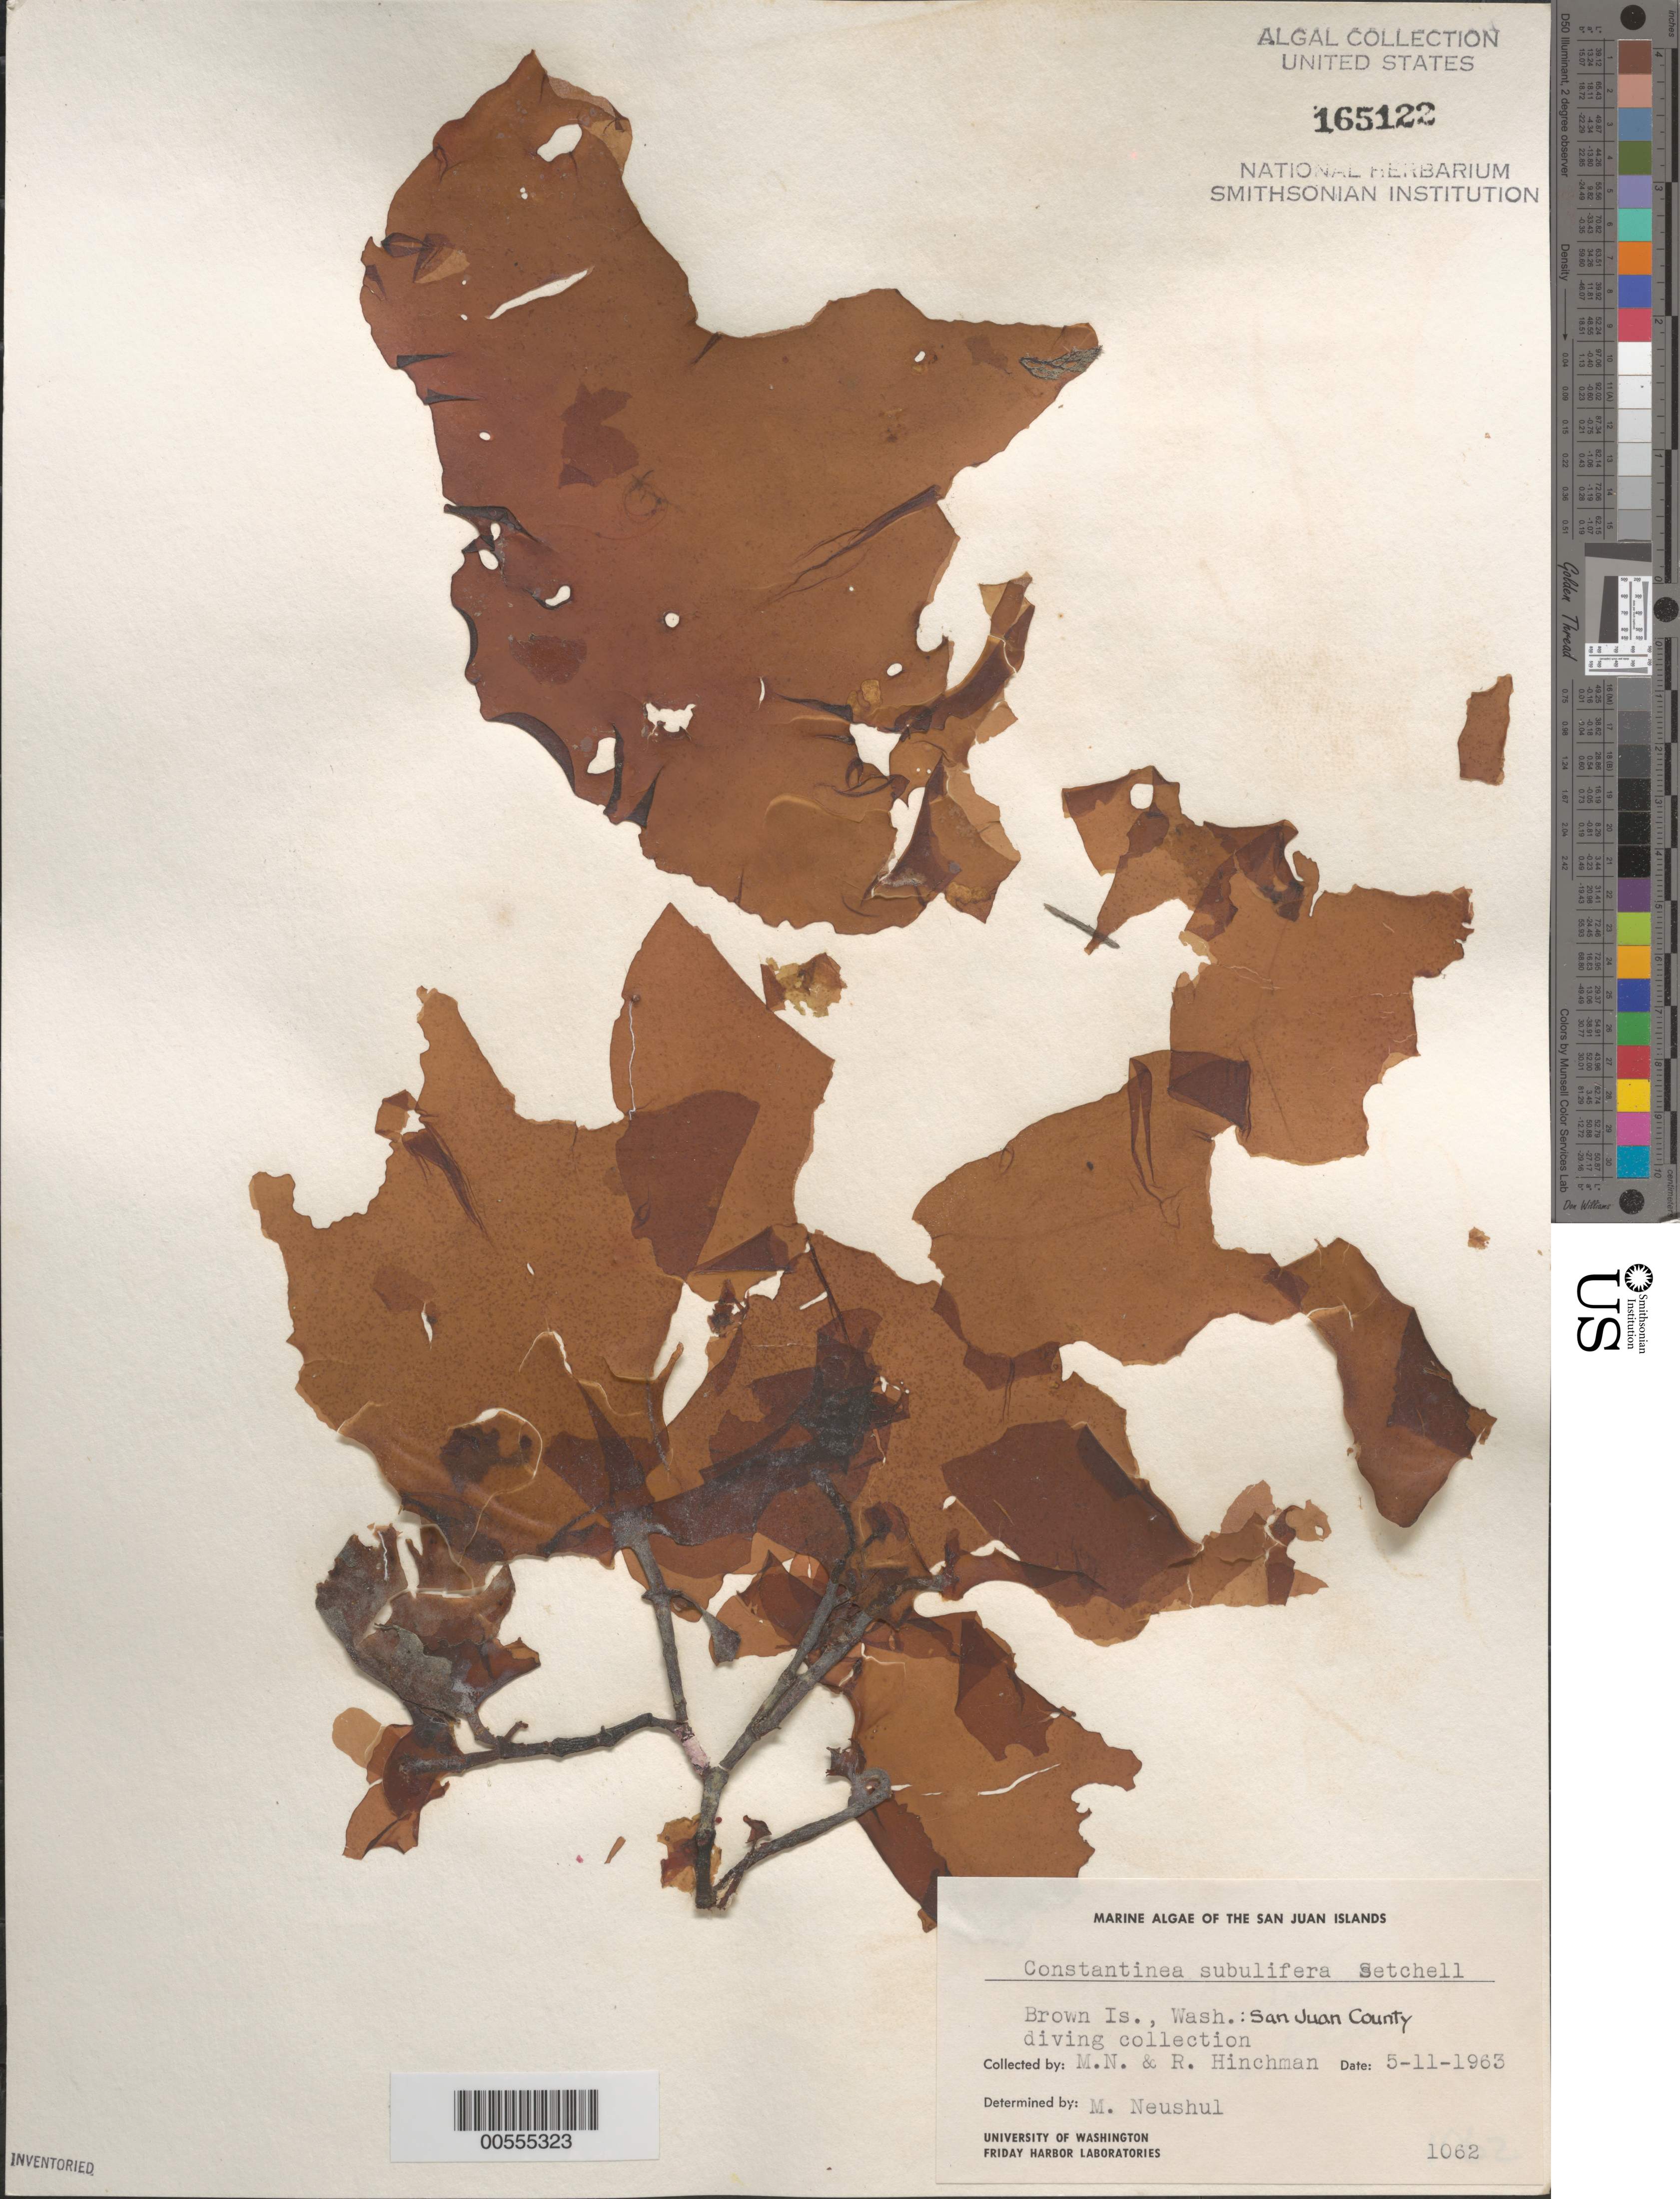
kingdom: Plantae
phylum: Rhodophyta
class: Florideophyceae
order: Gigartinales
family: Dumontiaceae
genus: Constantinea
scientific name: Constantinea subulifera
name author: Setch.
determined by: Neushul, M.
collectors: M. Neushul & R. Hinchman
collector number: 1062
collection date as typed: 11 May 1963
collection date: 1963-05-11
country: United States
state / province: Washington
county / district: San Juan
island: Brown Island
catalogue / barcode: US 165122